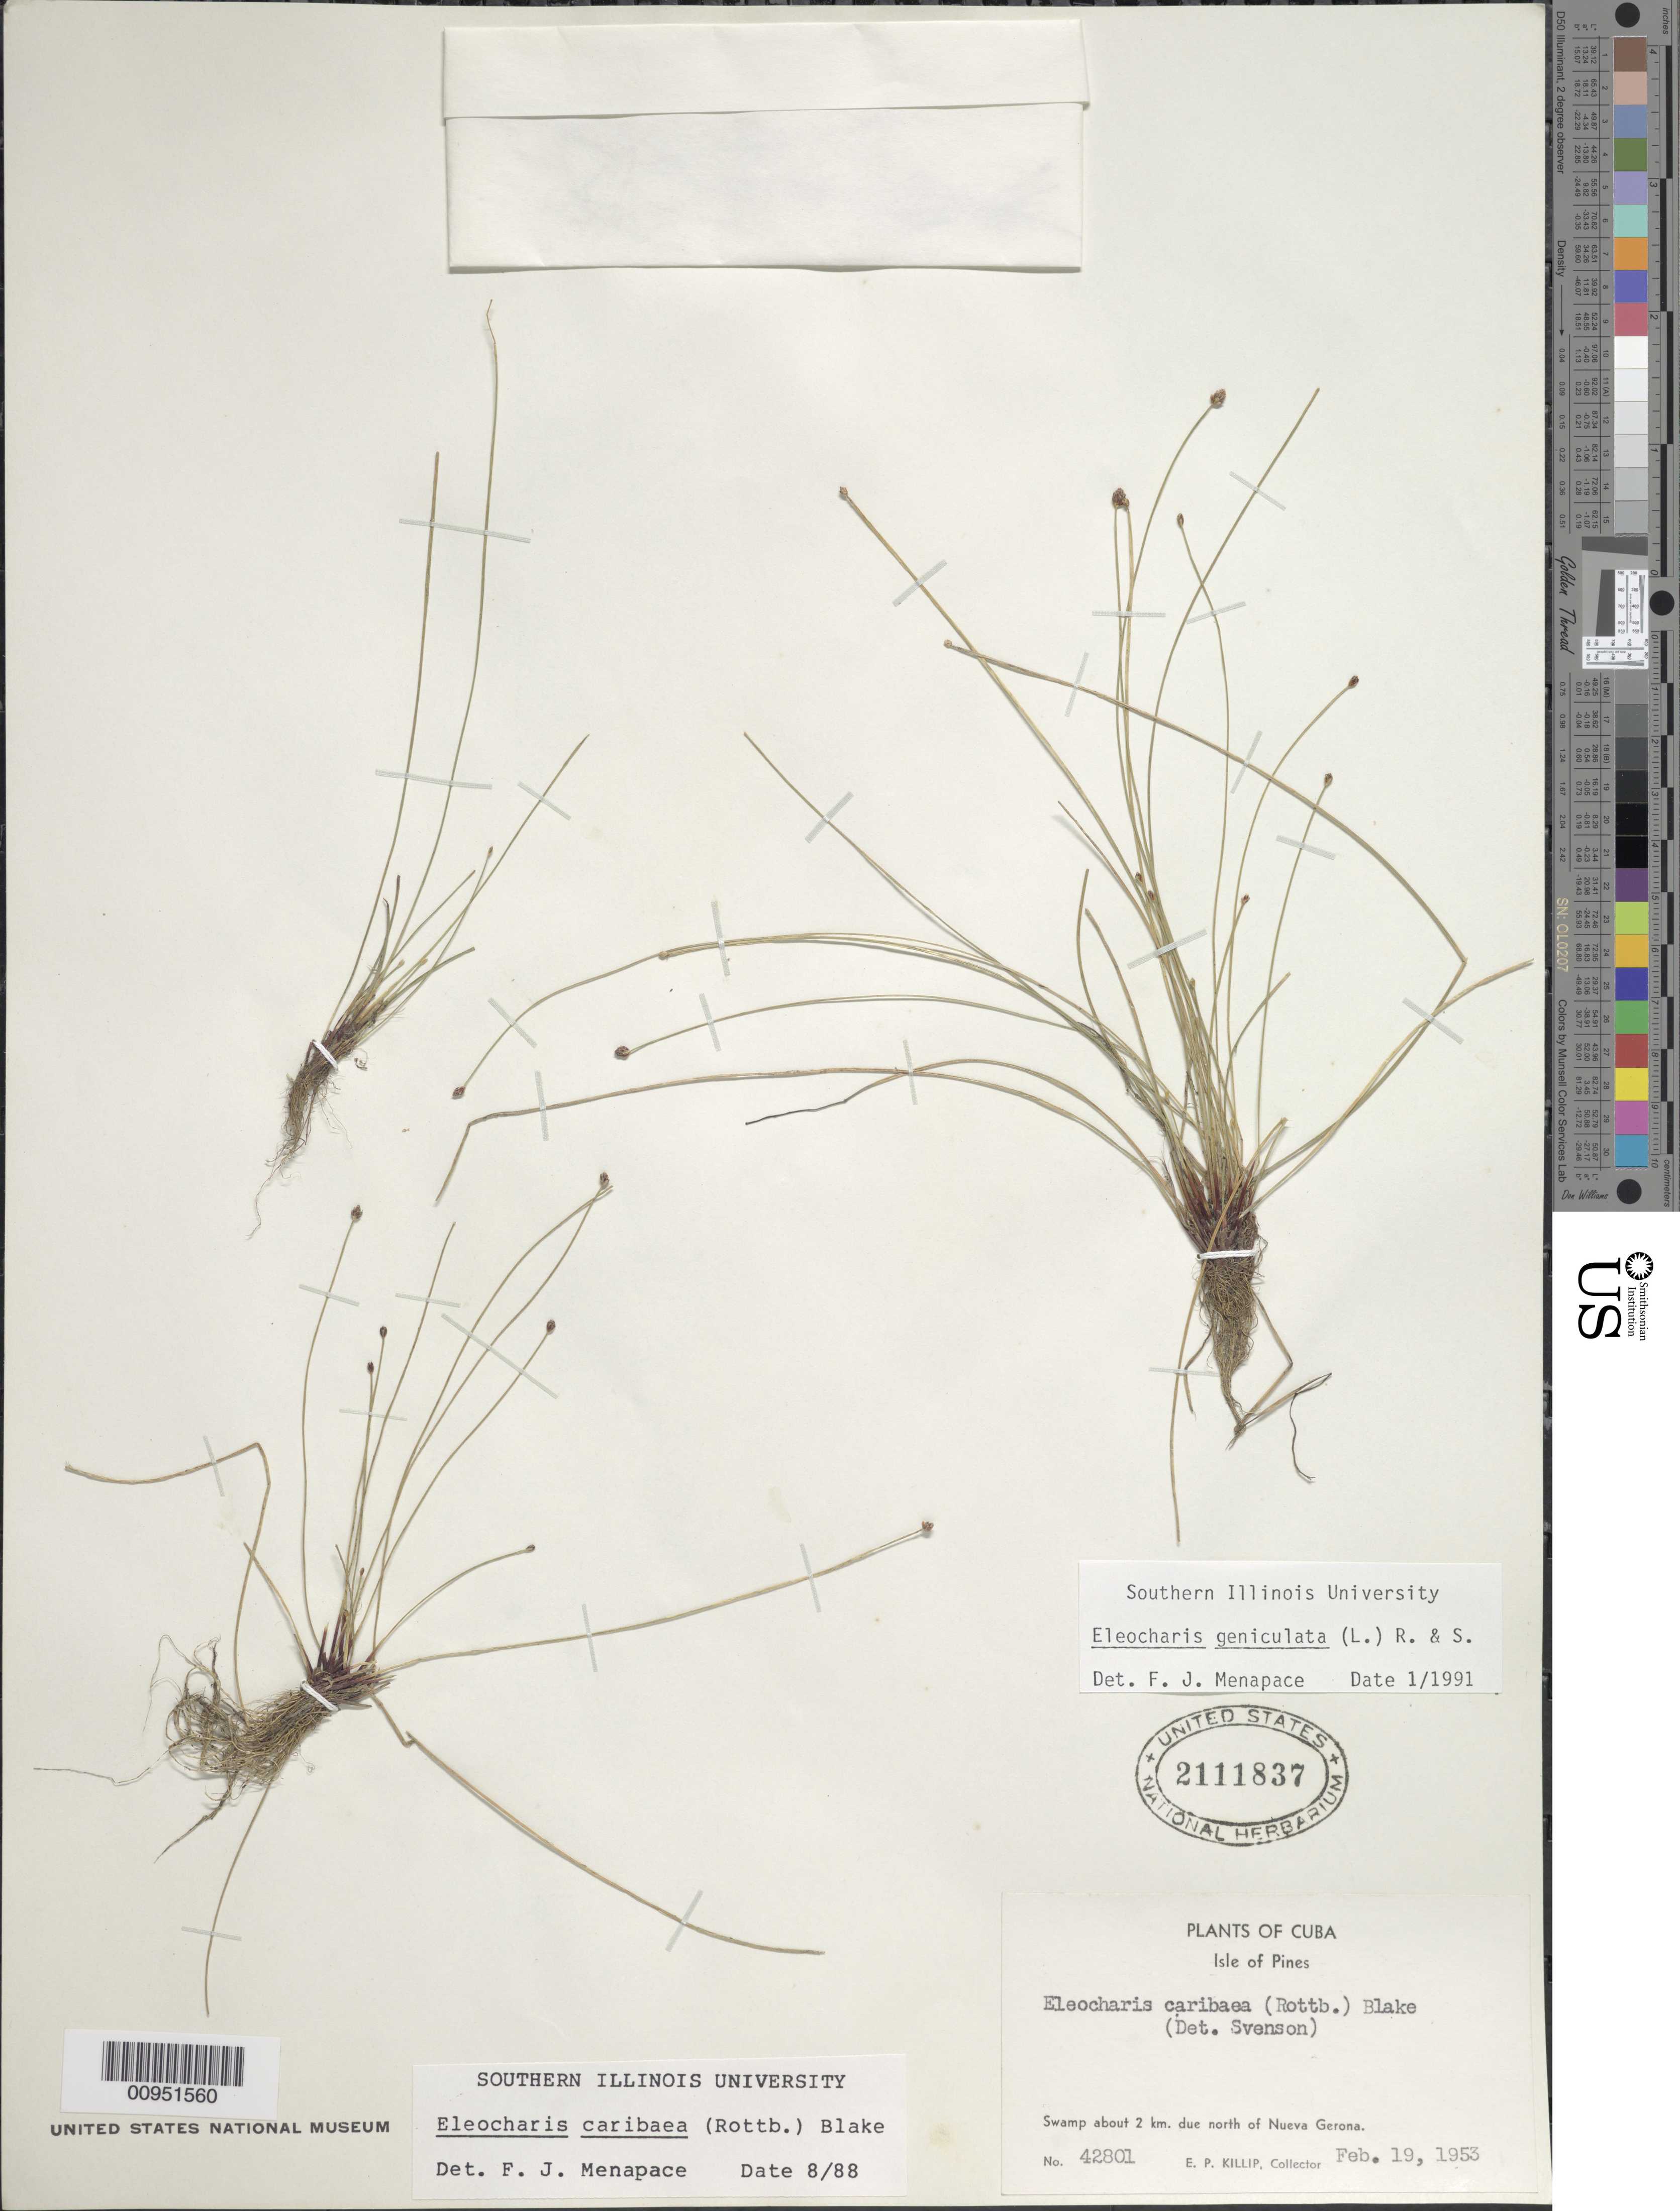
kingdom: Plantae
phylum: Tracheophyta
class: Liliopsida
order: Poales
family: Cyperaceae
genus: Eleocharis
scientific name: Eleocharis geniculata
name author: (L.) Roem. & Schult.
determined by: Menapace, F. J.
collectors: E. P. Killip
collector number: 42801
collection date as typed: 19 Feb 1953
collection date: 1953-02-19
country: Cuba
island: Isla de la Juventud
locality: Swamp about 2 km due N of Nueva Gerona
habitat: Swamp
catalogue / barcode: US 2111837